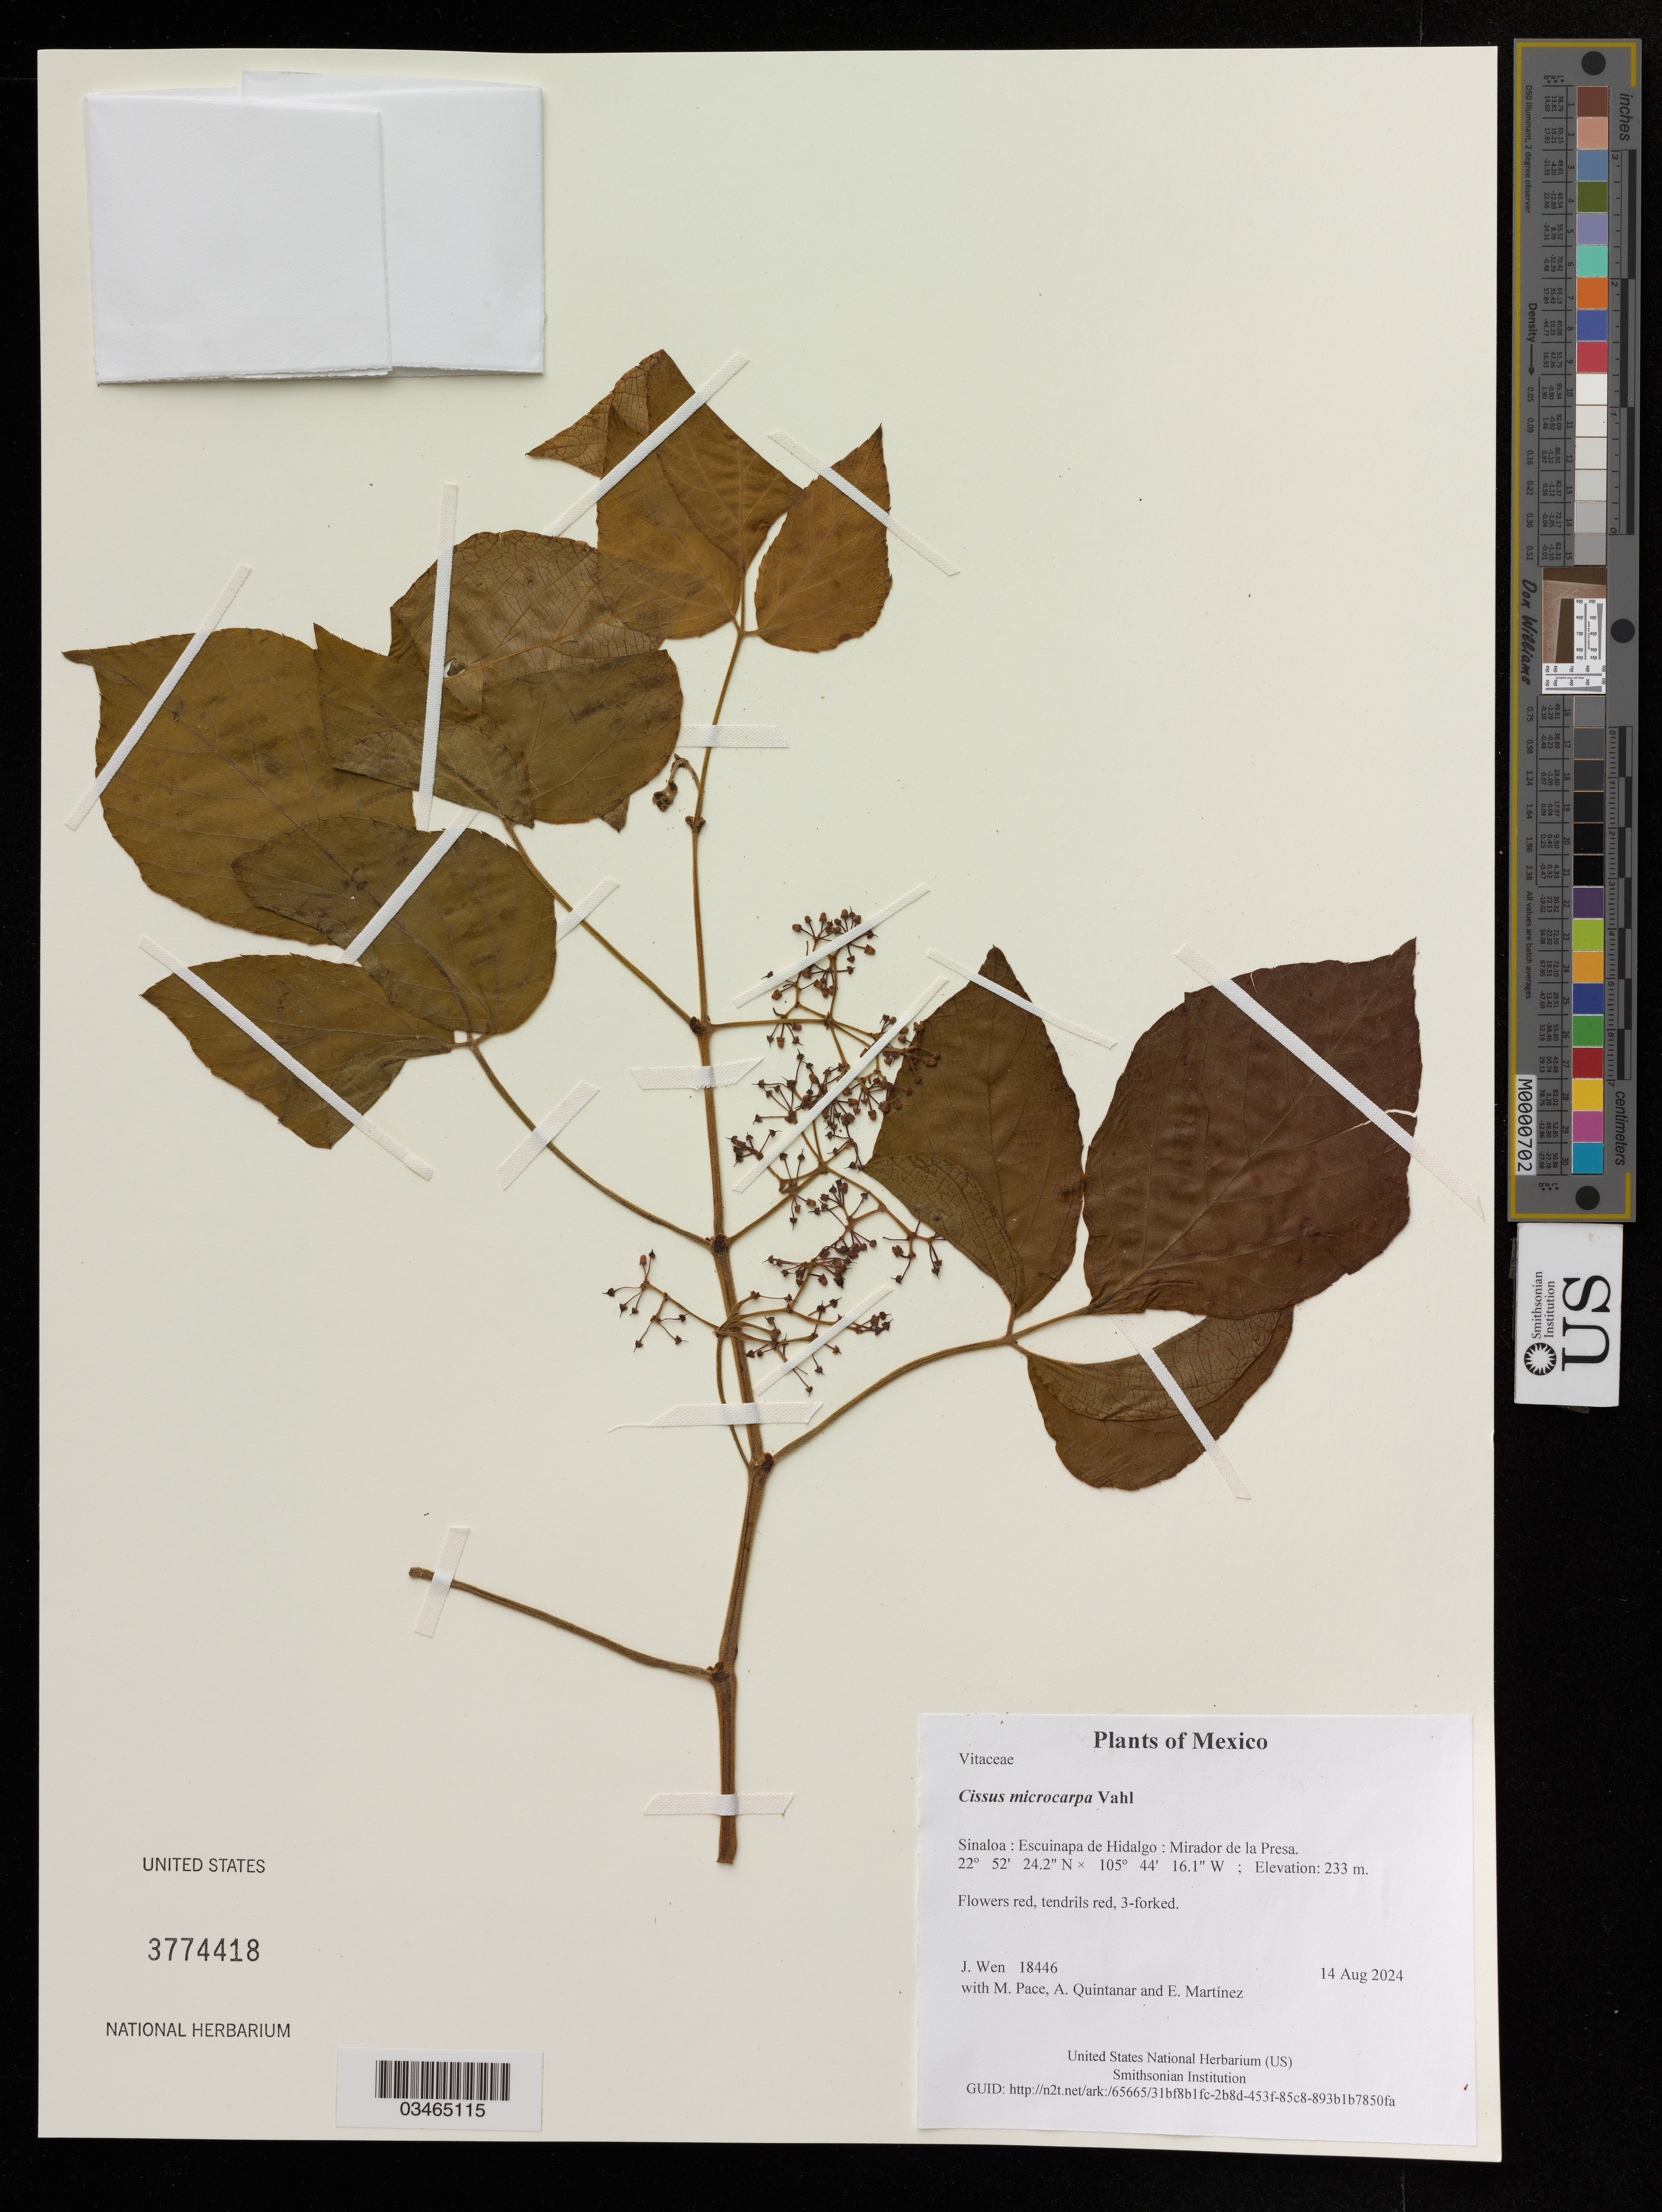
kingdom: Plantae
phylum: Tracheophyta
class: Magnoliopsida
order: Vitales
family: Vitaceae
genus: Cissus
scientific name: Cissus microcarpa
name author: Vahl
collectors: J. Wen, M. Pace, A. Quintanar & E. Martínez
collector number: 18446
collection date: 2024-08-14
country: Mexico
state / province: Sinaloa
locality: Escuinapa de Hidalgo: Mirador de la Presa.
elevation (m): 233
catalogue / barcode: US 3774418